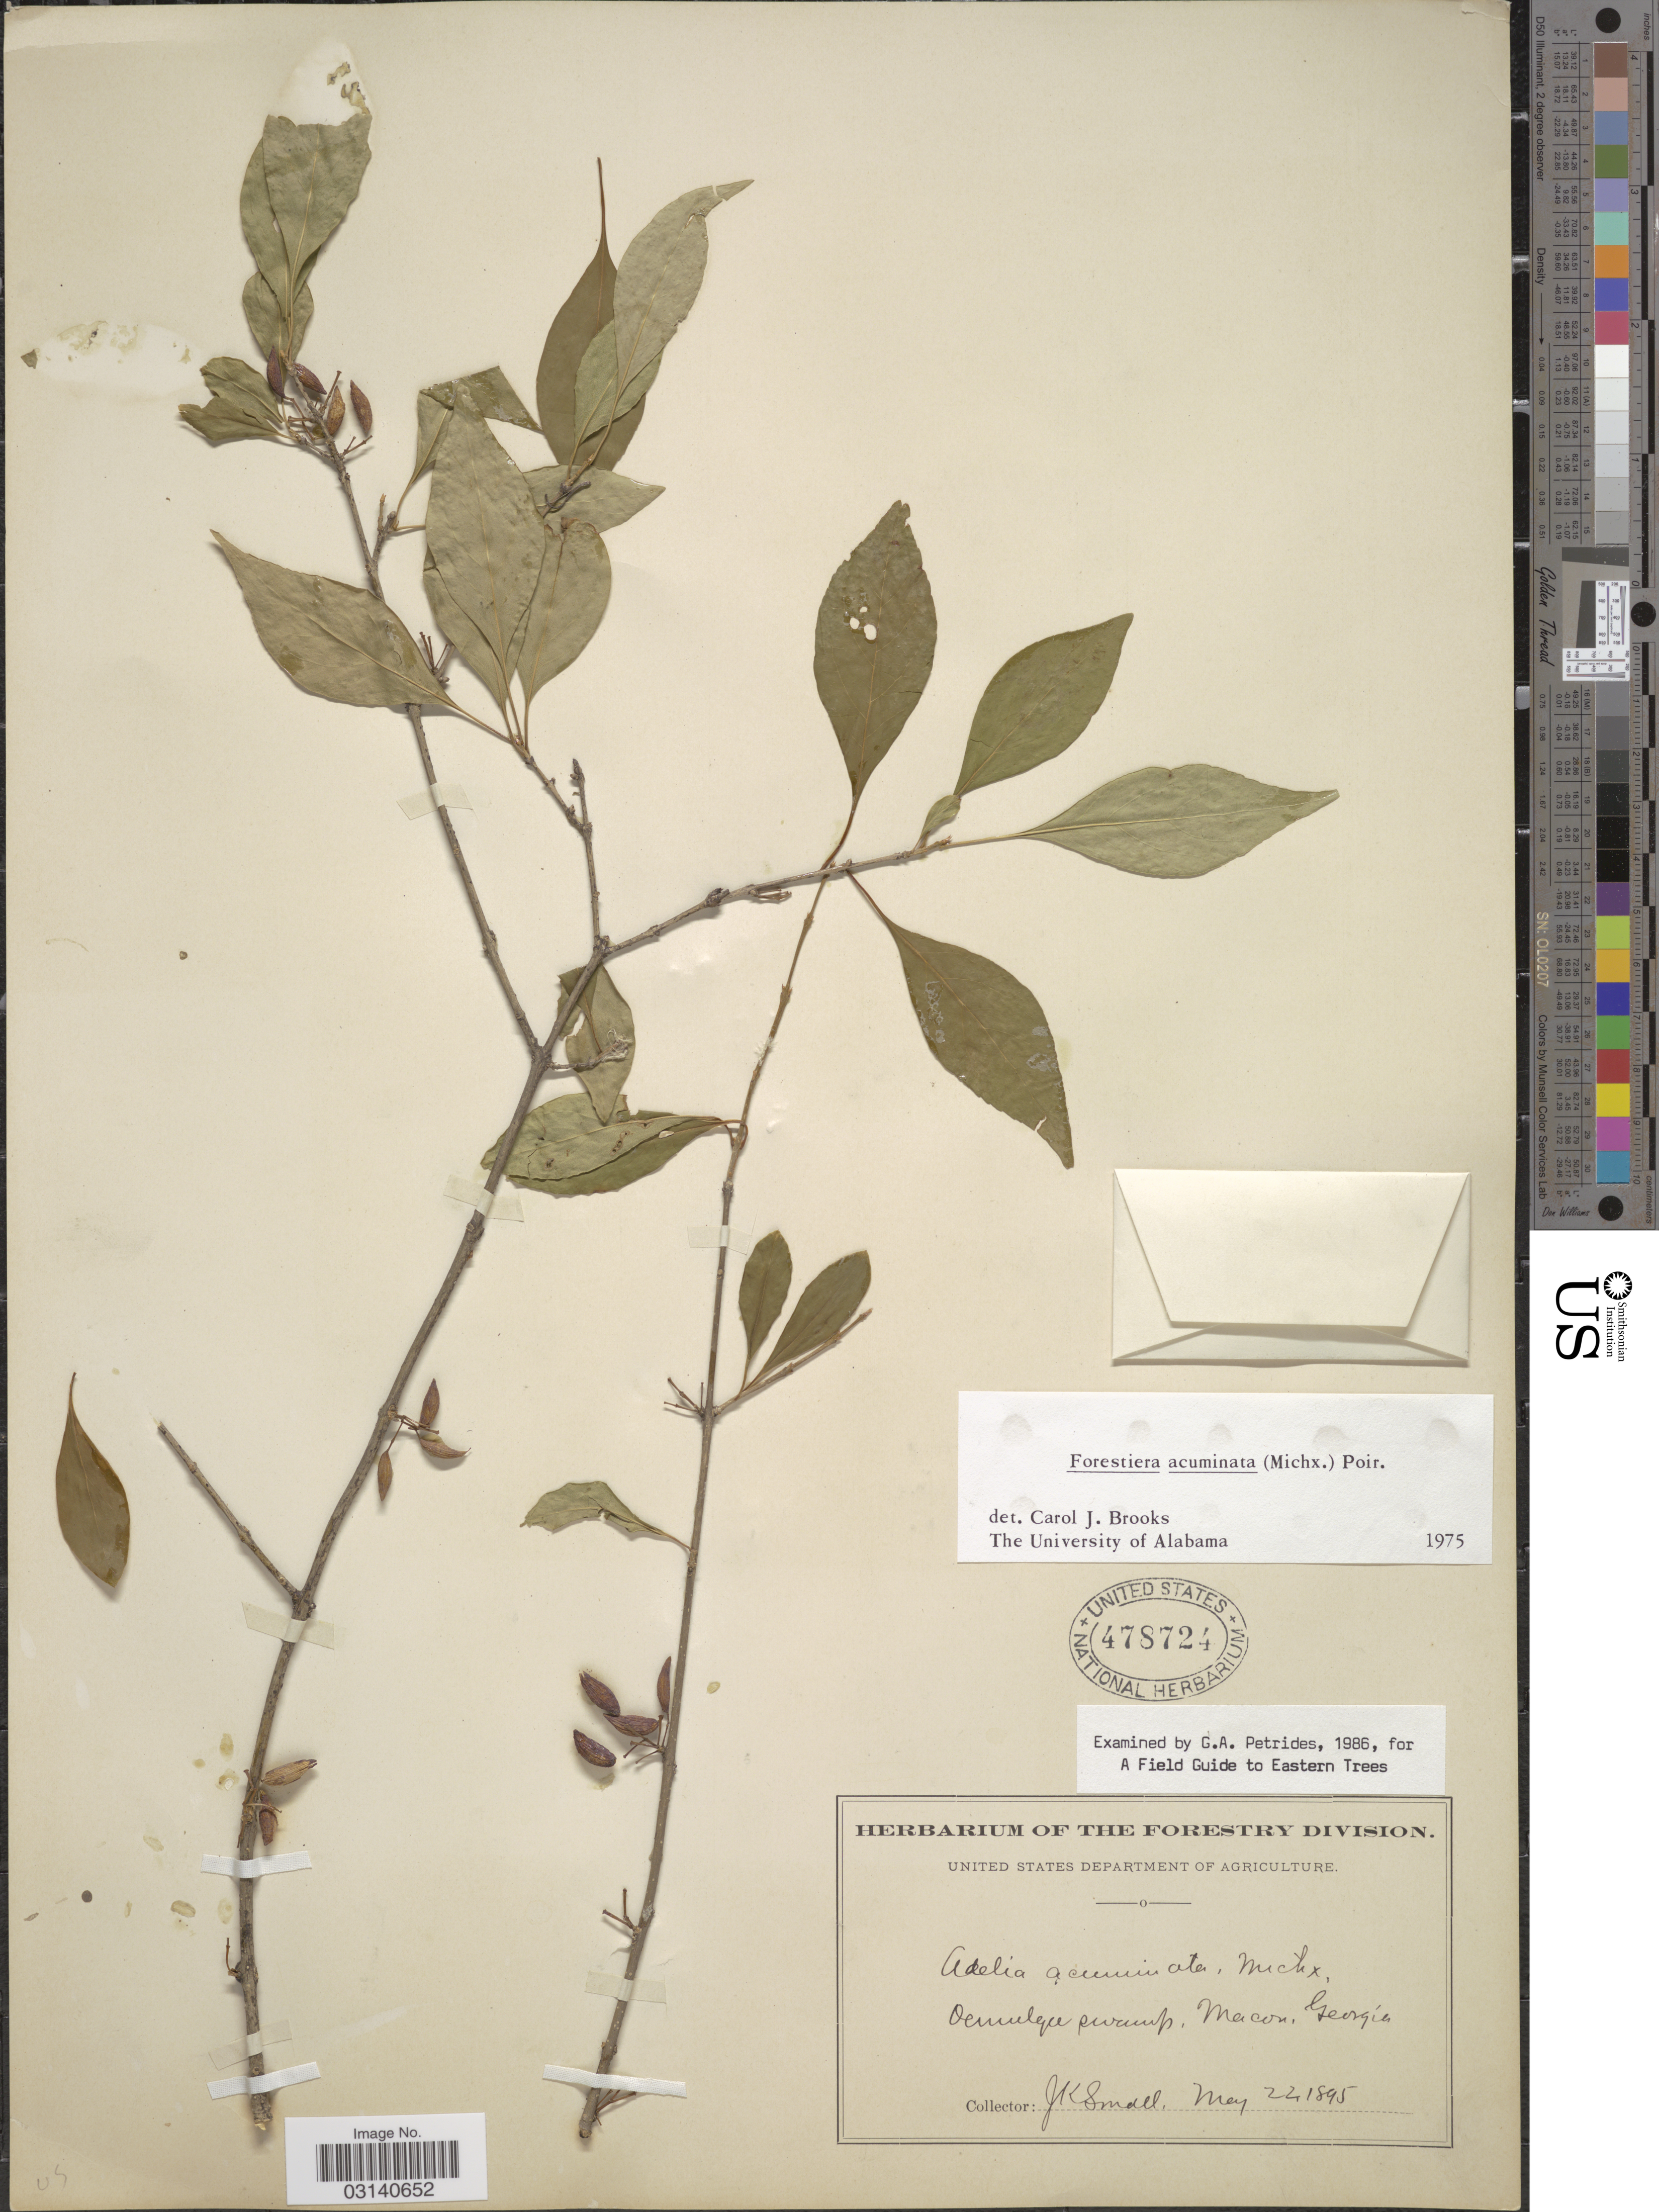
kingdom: Plantae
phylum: Tracheophyta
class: Magnoliopsida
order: Lamiales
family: Oleaceae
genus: Forestiera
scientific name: Forestiera acuminata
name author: (Michx.) Poir.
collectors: J. K. Small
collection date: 1895-05-22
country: United States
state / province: Georgia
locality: Ocmulgee swamp, Macon.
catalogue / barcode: US 478724